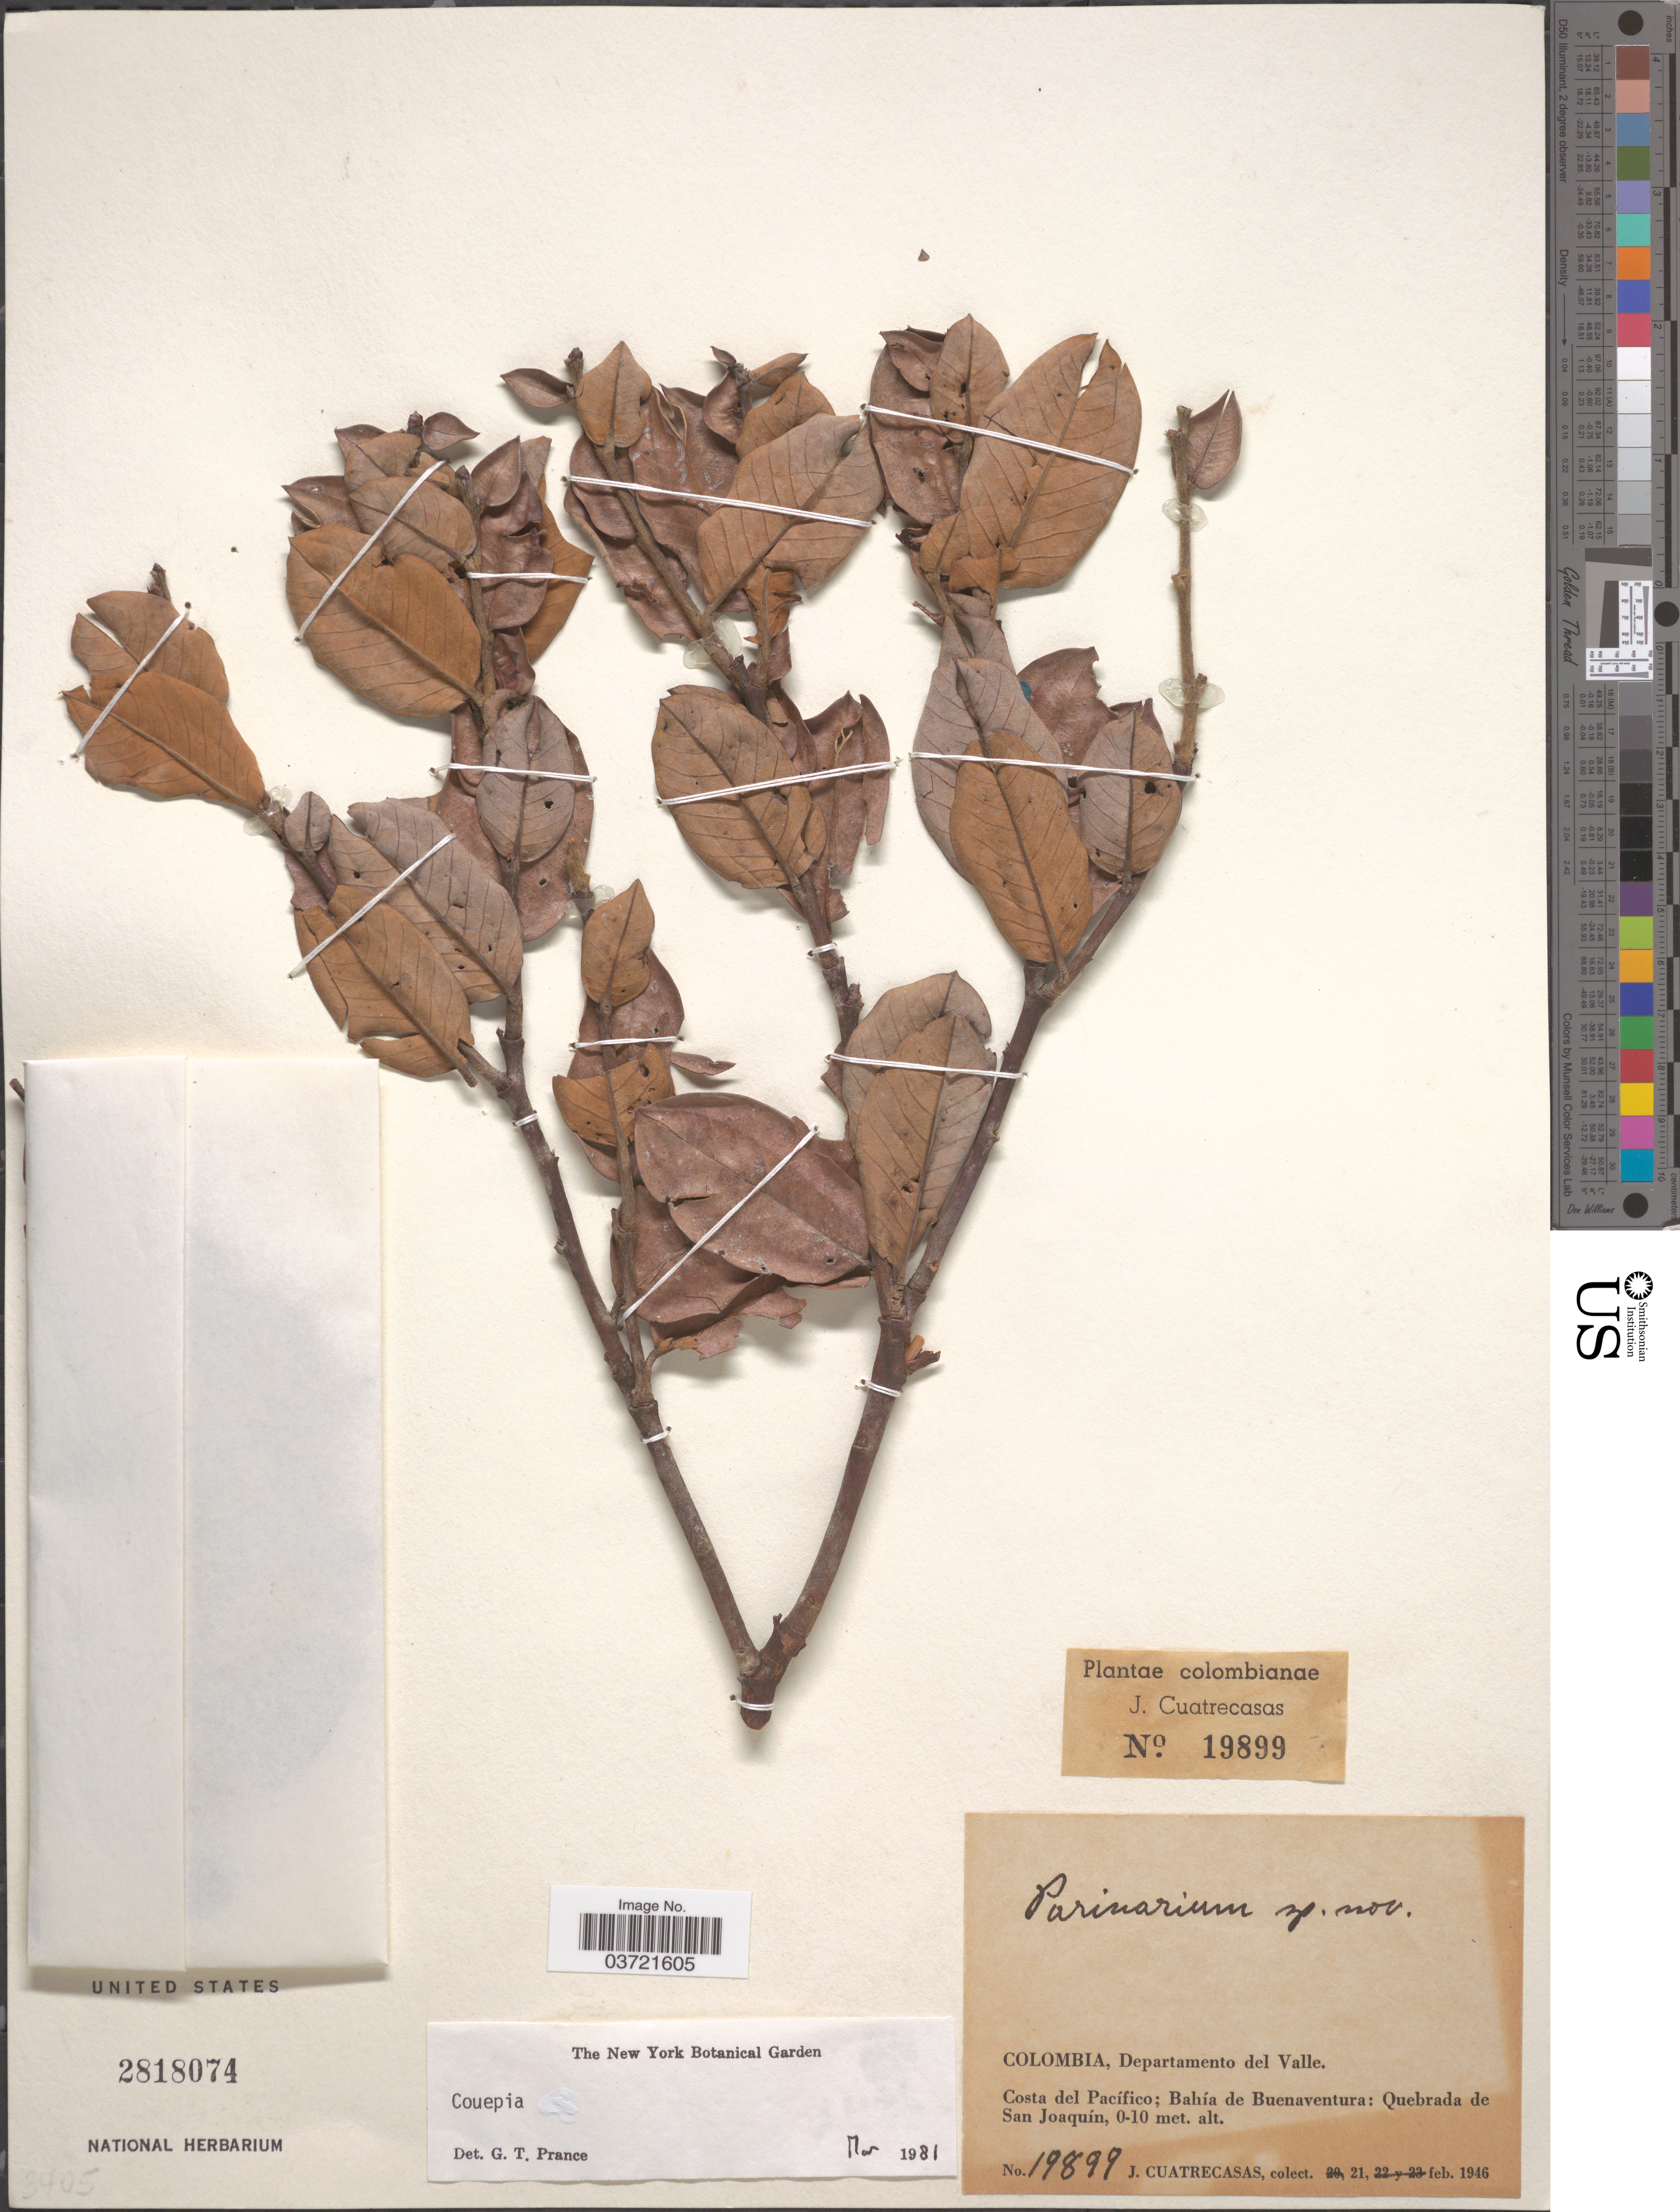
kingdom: Plantae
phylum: Tracheophyta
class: Magnoliopsida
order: Malpighiales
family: Chrysobalanaceae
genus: Couepia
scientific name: Couepia sp.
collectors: J. Cuatrecasas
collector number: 19899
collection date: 1946-02-21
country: Colombia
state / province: Valle del Cauca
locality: Departamento del Valle. Costa del Pacífico; Bahía de Buenaventura: Quebrada de San Joaquín.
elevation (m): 0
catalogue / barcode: US 2818074